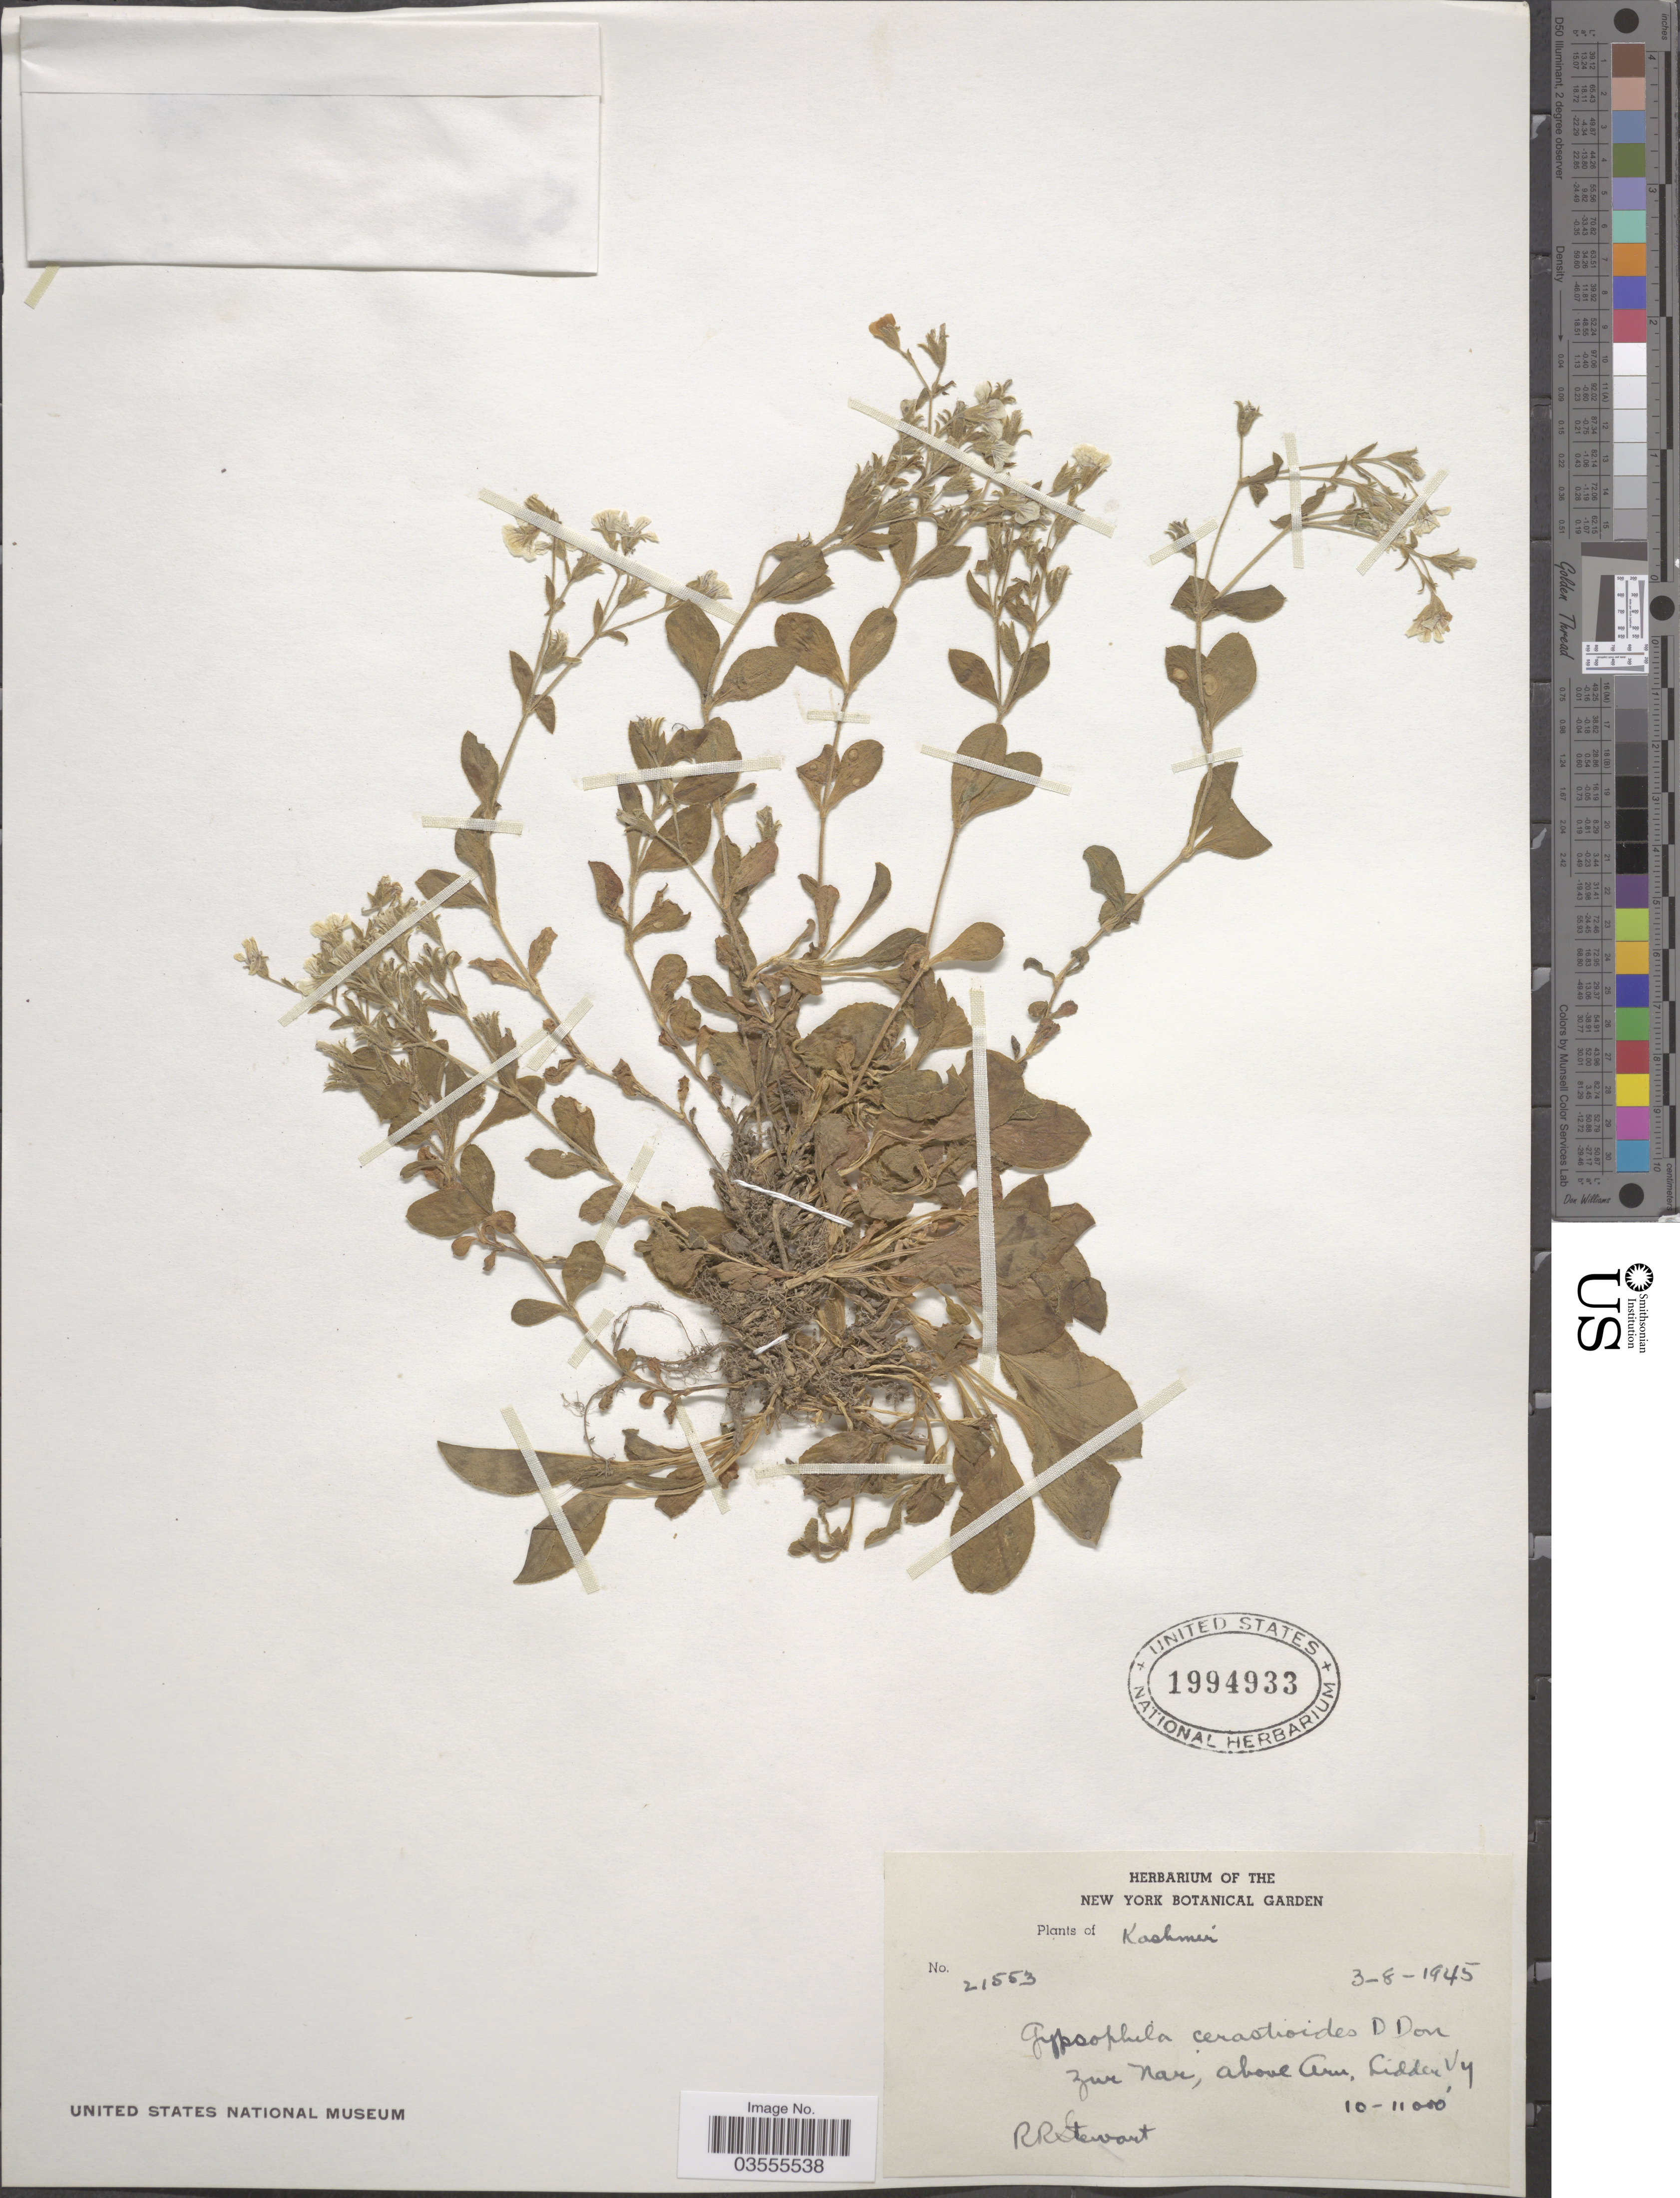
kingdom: Plantae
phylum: Tracheophyta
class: Magnoliopsida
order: Caryophyllales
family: Caryophyllaceae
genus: Gypsophila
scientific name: Gypsophila cerastioides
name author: D. Don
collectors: R. Stewart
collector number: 21553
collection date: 1945-08-03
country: India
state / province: Jammu and Kashmir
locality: Kashmir. Zur Nar, above Aru, Lidder Vy.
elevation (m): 3048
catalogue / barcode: US 1994933